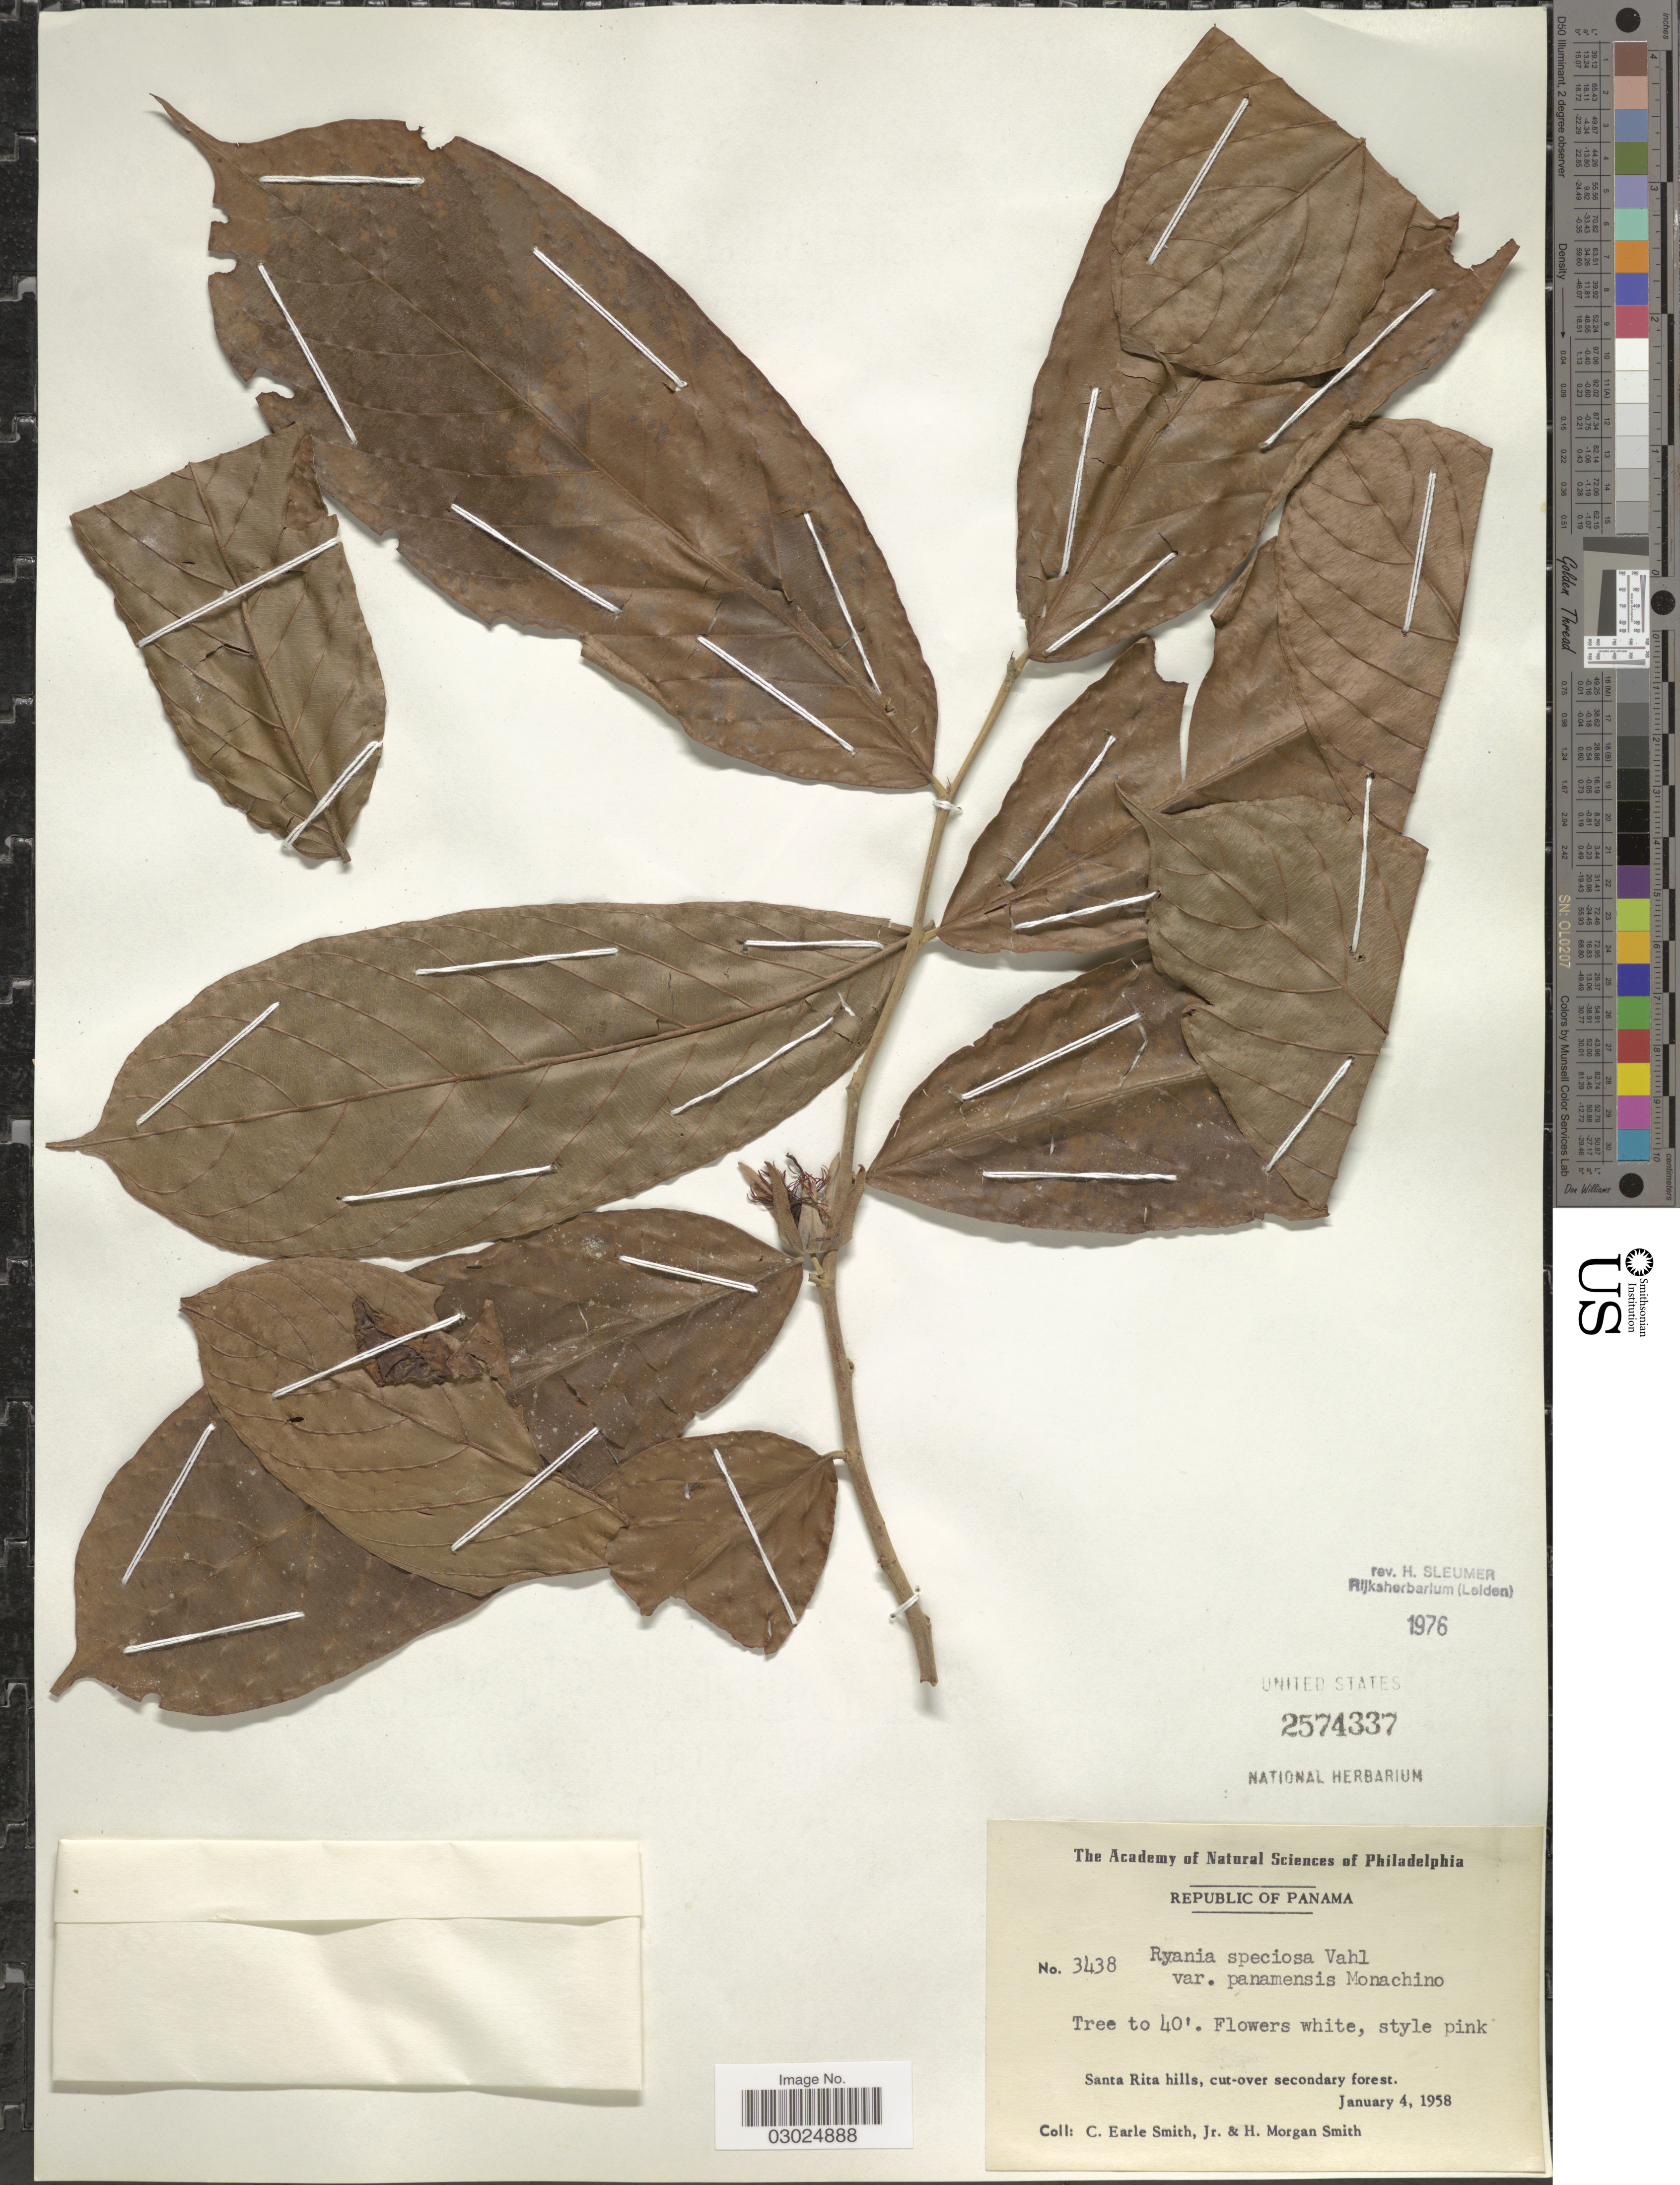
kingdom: Plantae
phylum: Tracheophyta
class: Magnoliopsida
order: Malpighiales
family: Salicaceae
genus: Ryania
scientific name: Ryania speciosa var. panamensis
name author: Monach.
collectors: C. E. Smith Jr. & H. M. Smith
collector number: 3438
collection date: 1958-01-04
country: Panama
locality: Republic of Panama. Santa Rita hills.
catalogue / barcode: US 2574337